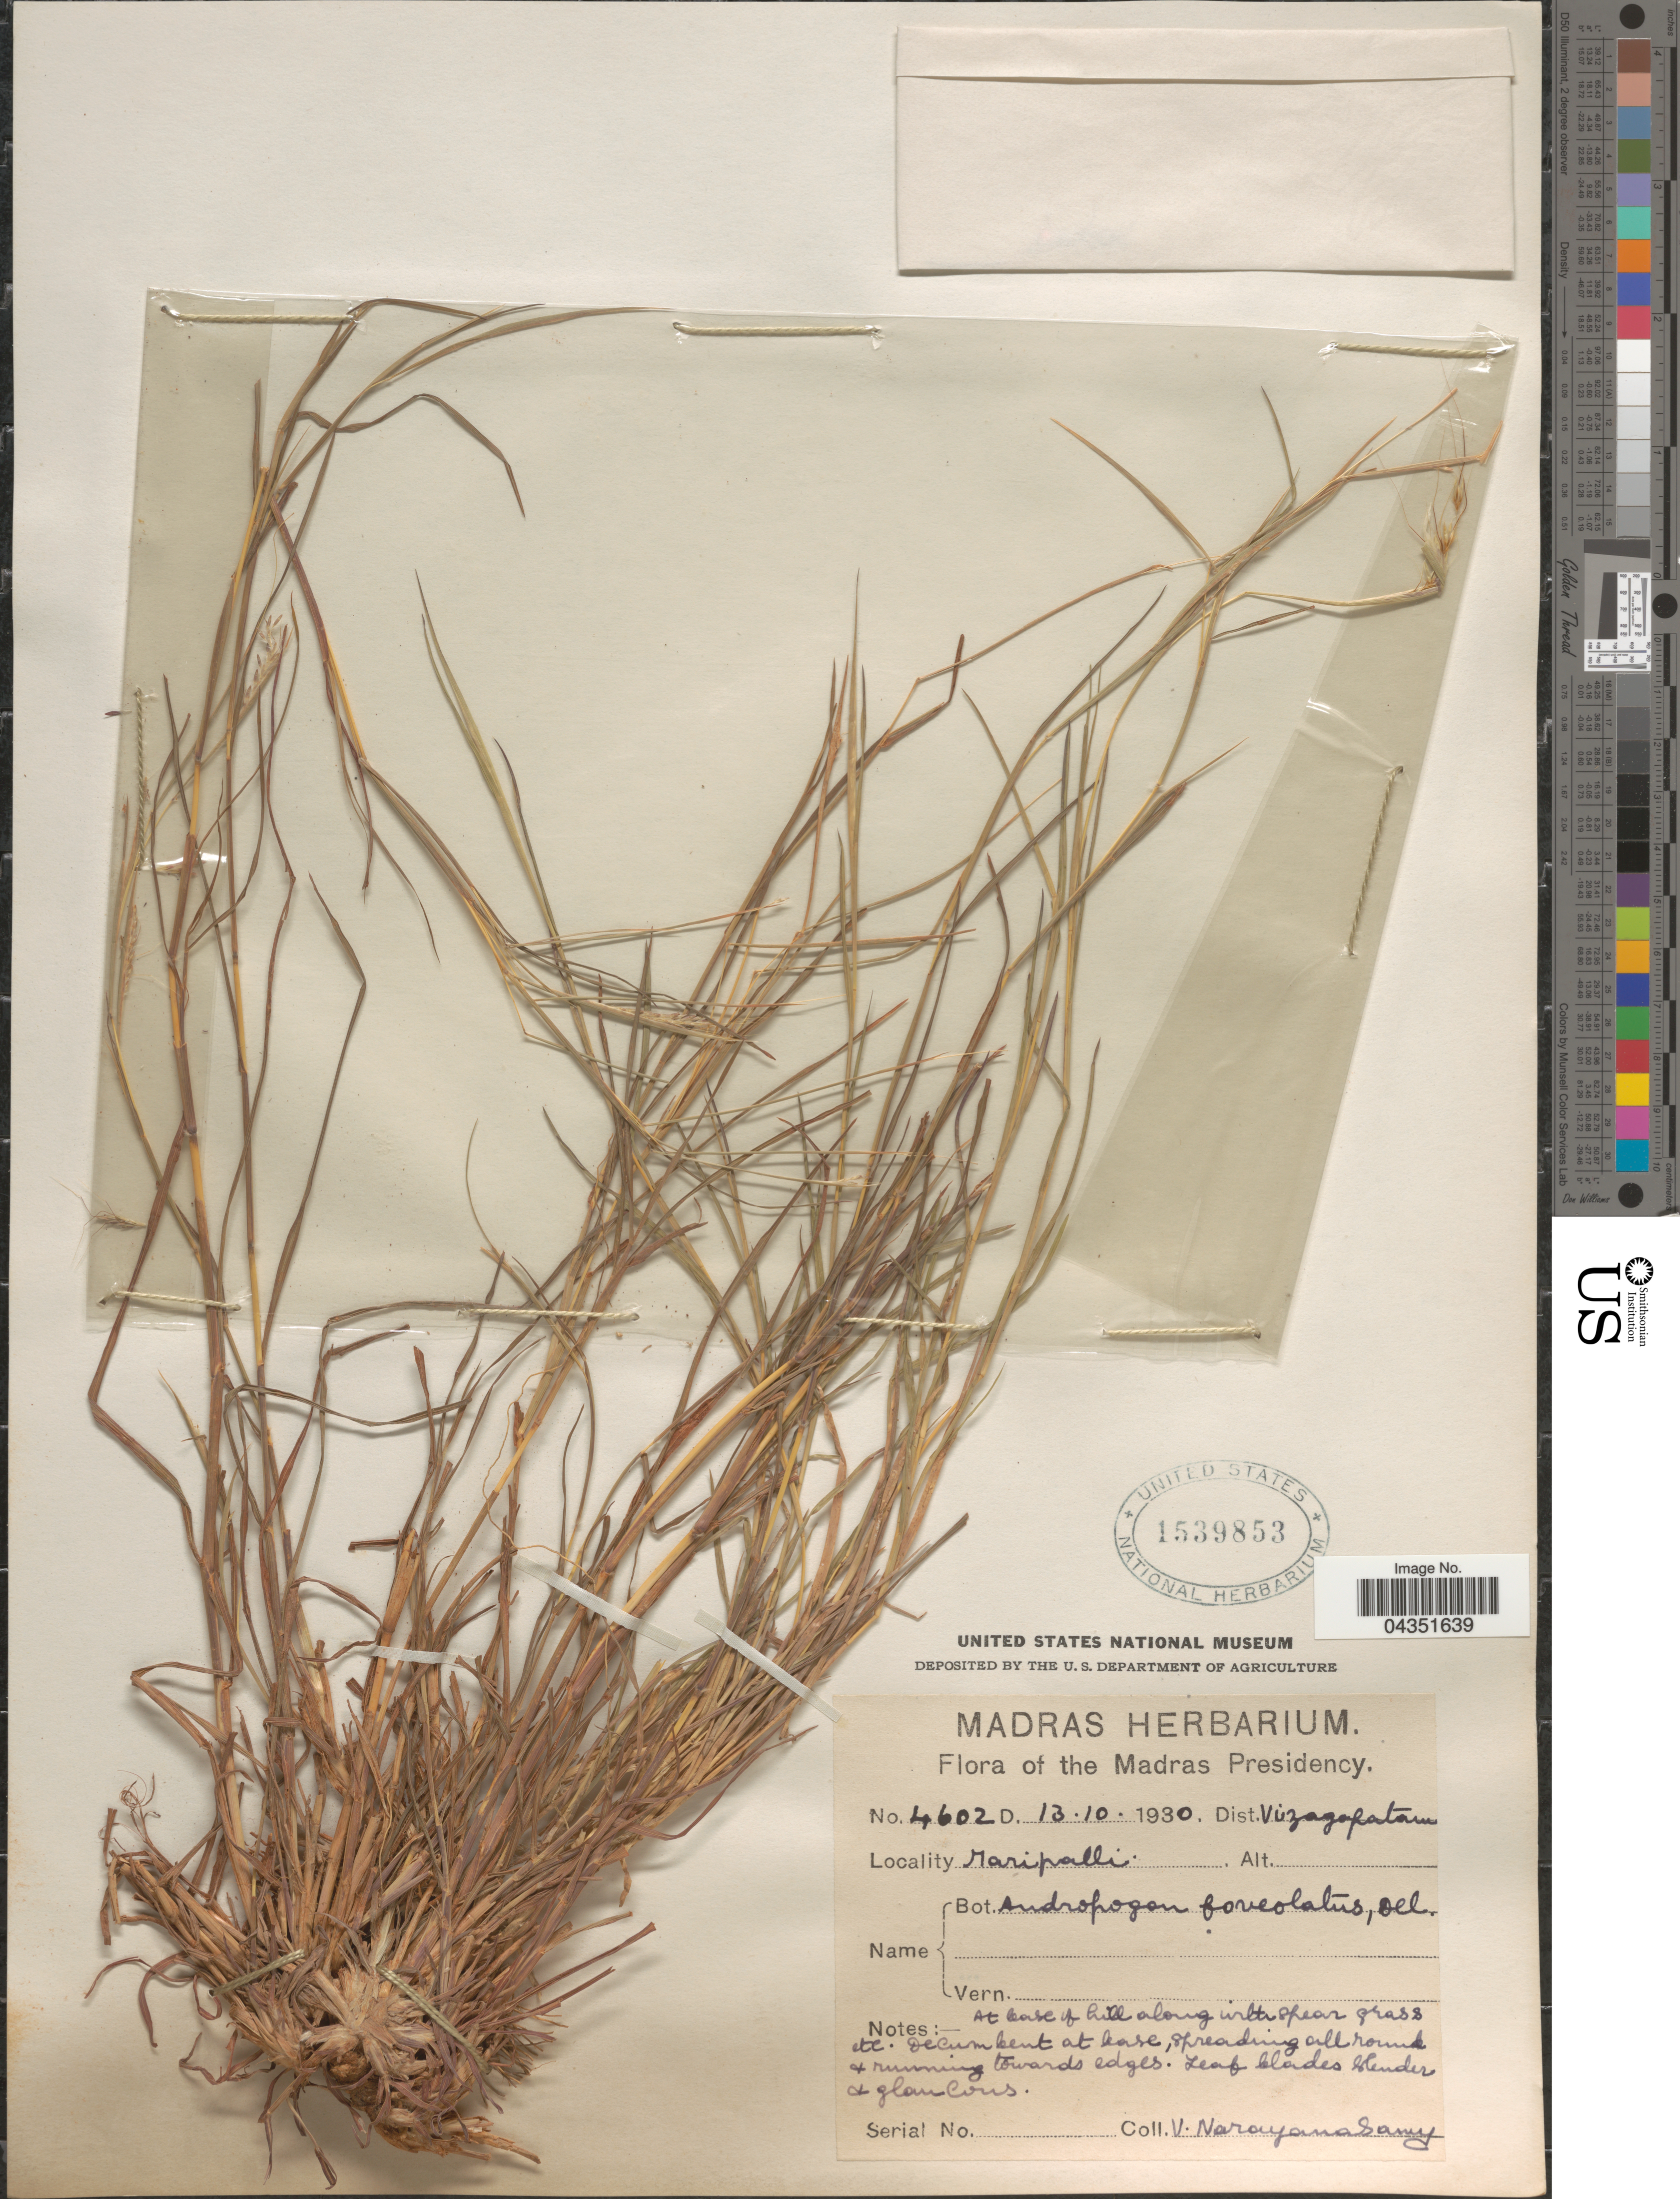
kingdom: Plantae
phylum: Tracheophyta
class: Liliopsida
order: Poales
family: Poaceae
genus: Eremopogon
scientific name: Eremopogon foveolatus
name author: (Delile) Stapf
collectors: V. Narayanaswami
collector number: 4602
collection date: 1930-10-13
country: India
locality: Madras Presidency. Dist. Vizagapatam. Maripalli.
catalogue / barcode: US 1539853